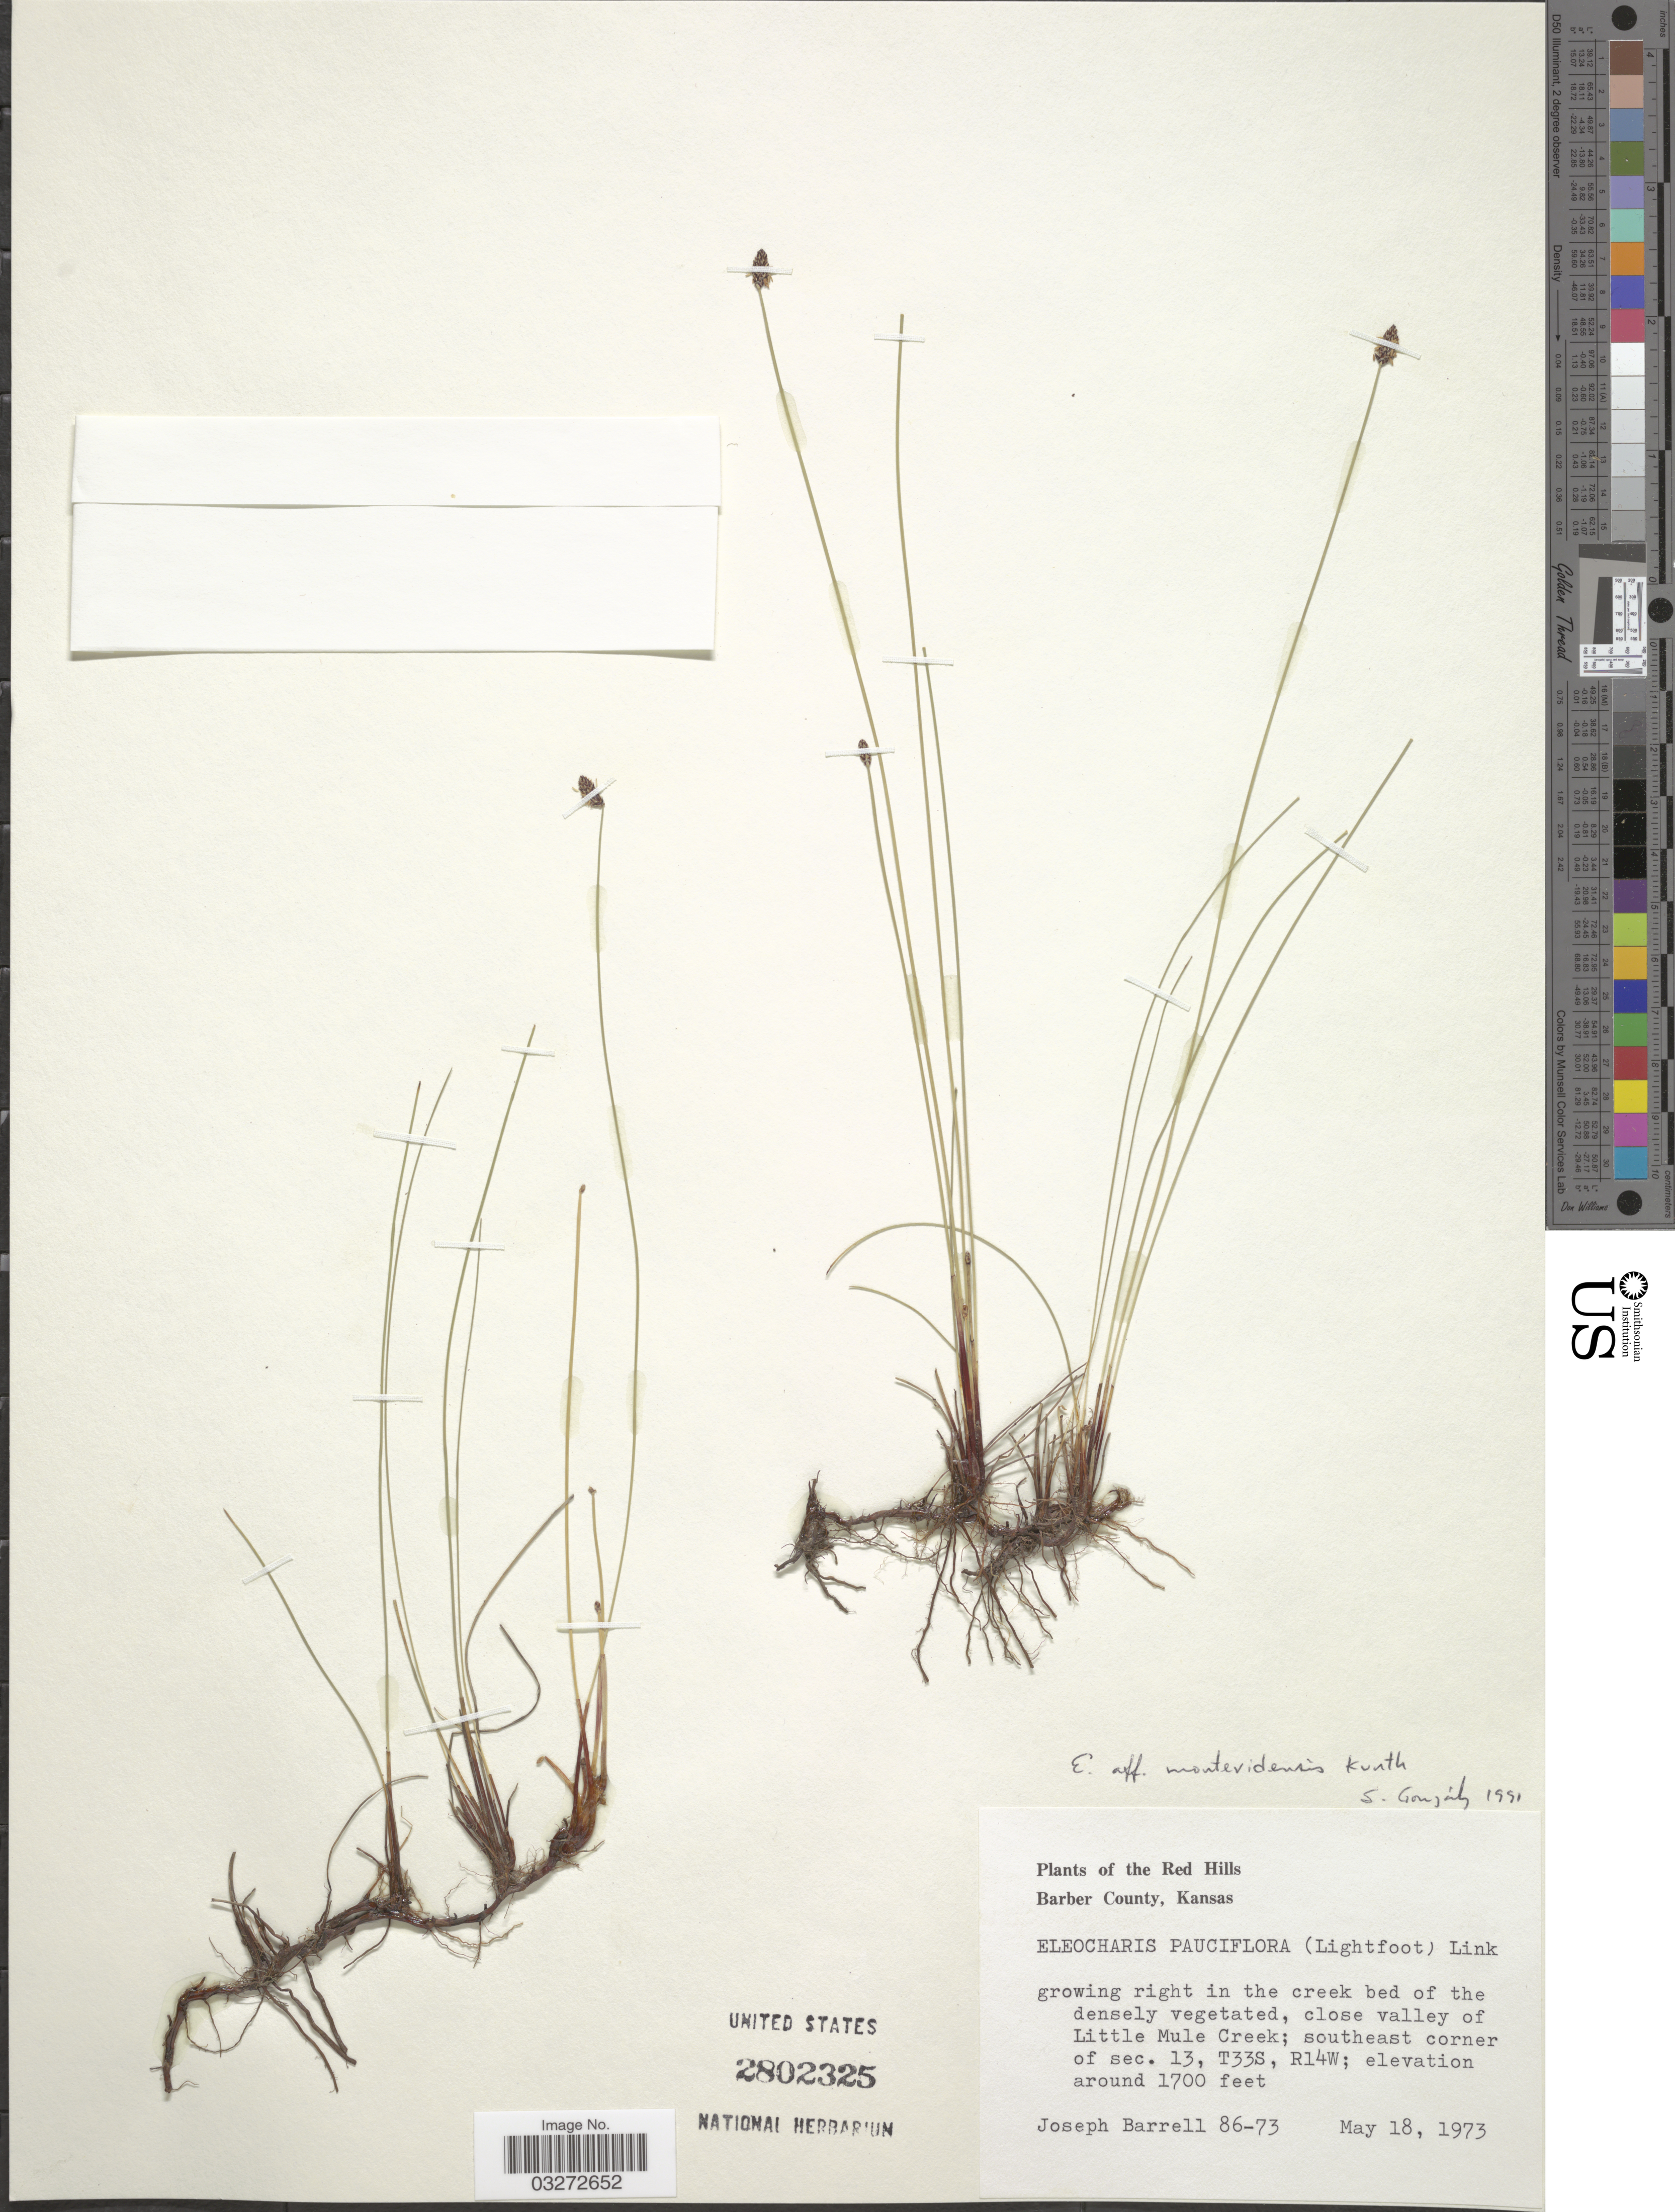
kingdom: Plantae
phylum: Tracheophyta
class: Liliopsida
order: Poales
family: Cyperaceae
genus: Eleocharis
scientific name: Eleocharis montevidensis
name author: Kunth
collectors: J. Barrell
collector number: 86-73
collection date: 1973-05-18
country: United States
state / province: Kansas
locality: The Red Hills. Barber County. Close valley of Little Mule Creek; southeast corner of sec. 13, T33S, R14W.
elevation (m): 518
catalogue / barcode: US 2802325